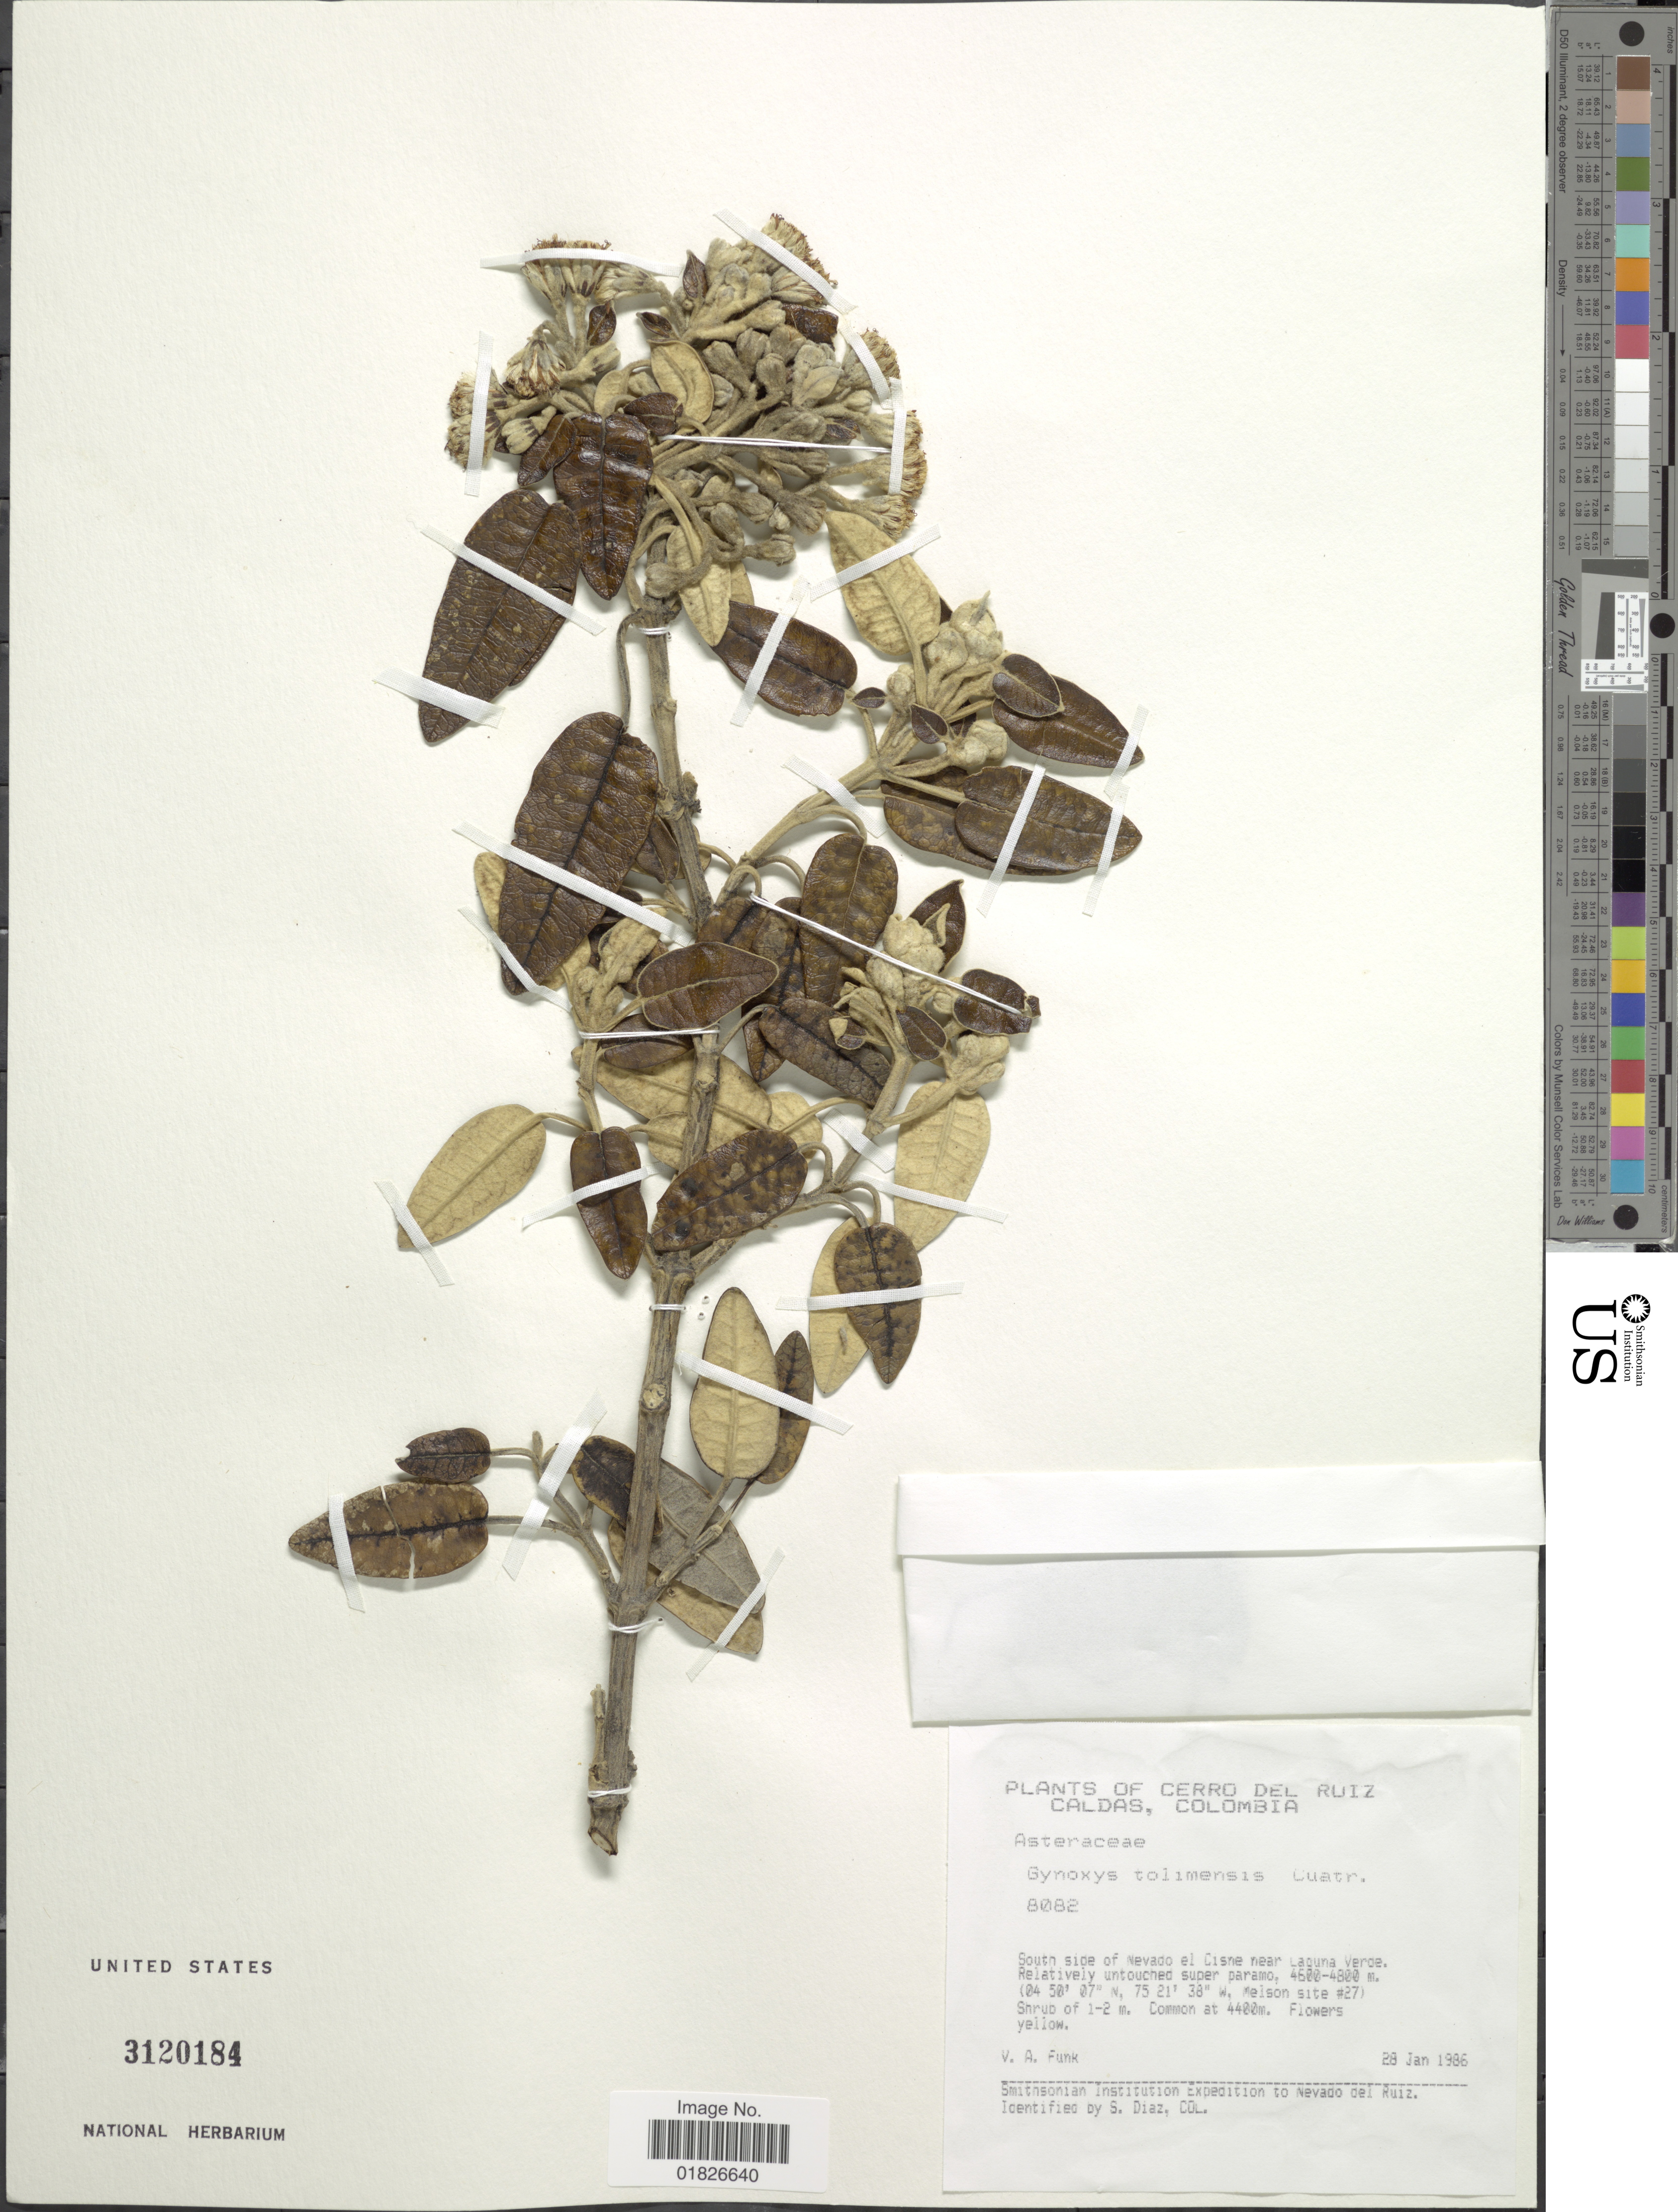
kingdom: Plantae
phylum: Tracheophyta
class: Magnoliopsida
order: Asterales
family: Asteraceae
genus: Gynoxys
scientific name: Gynoxys cygnata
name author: S. Díaz & A. Correa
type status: Isotype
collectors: V. Funk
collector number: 8082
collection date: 1986-01-28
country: Colombia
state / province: Caldas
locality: Cerro del Ruiz, south side of Nevado el Cisne near Laguna Verde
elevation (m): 4400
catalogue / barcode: US 3120184